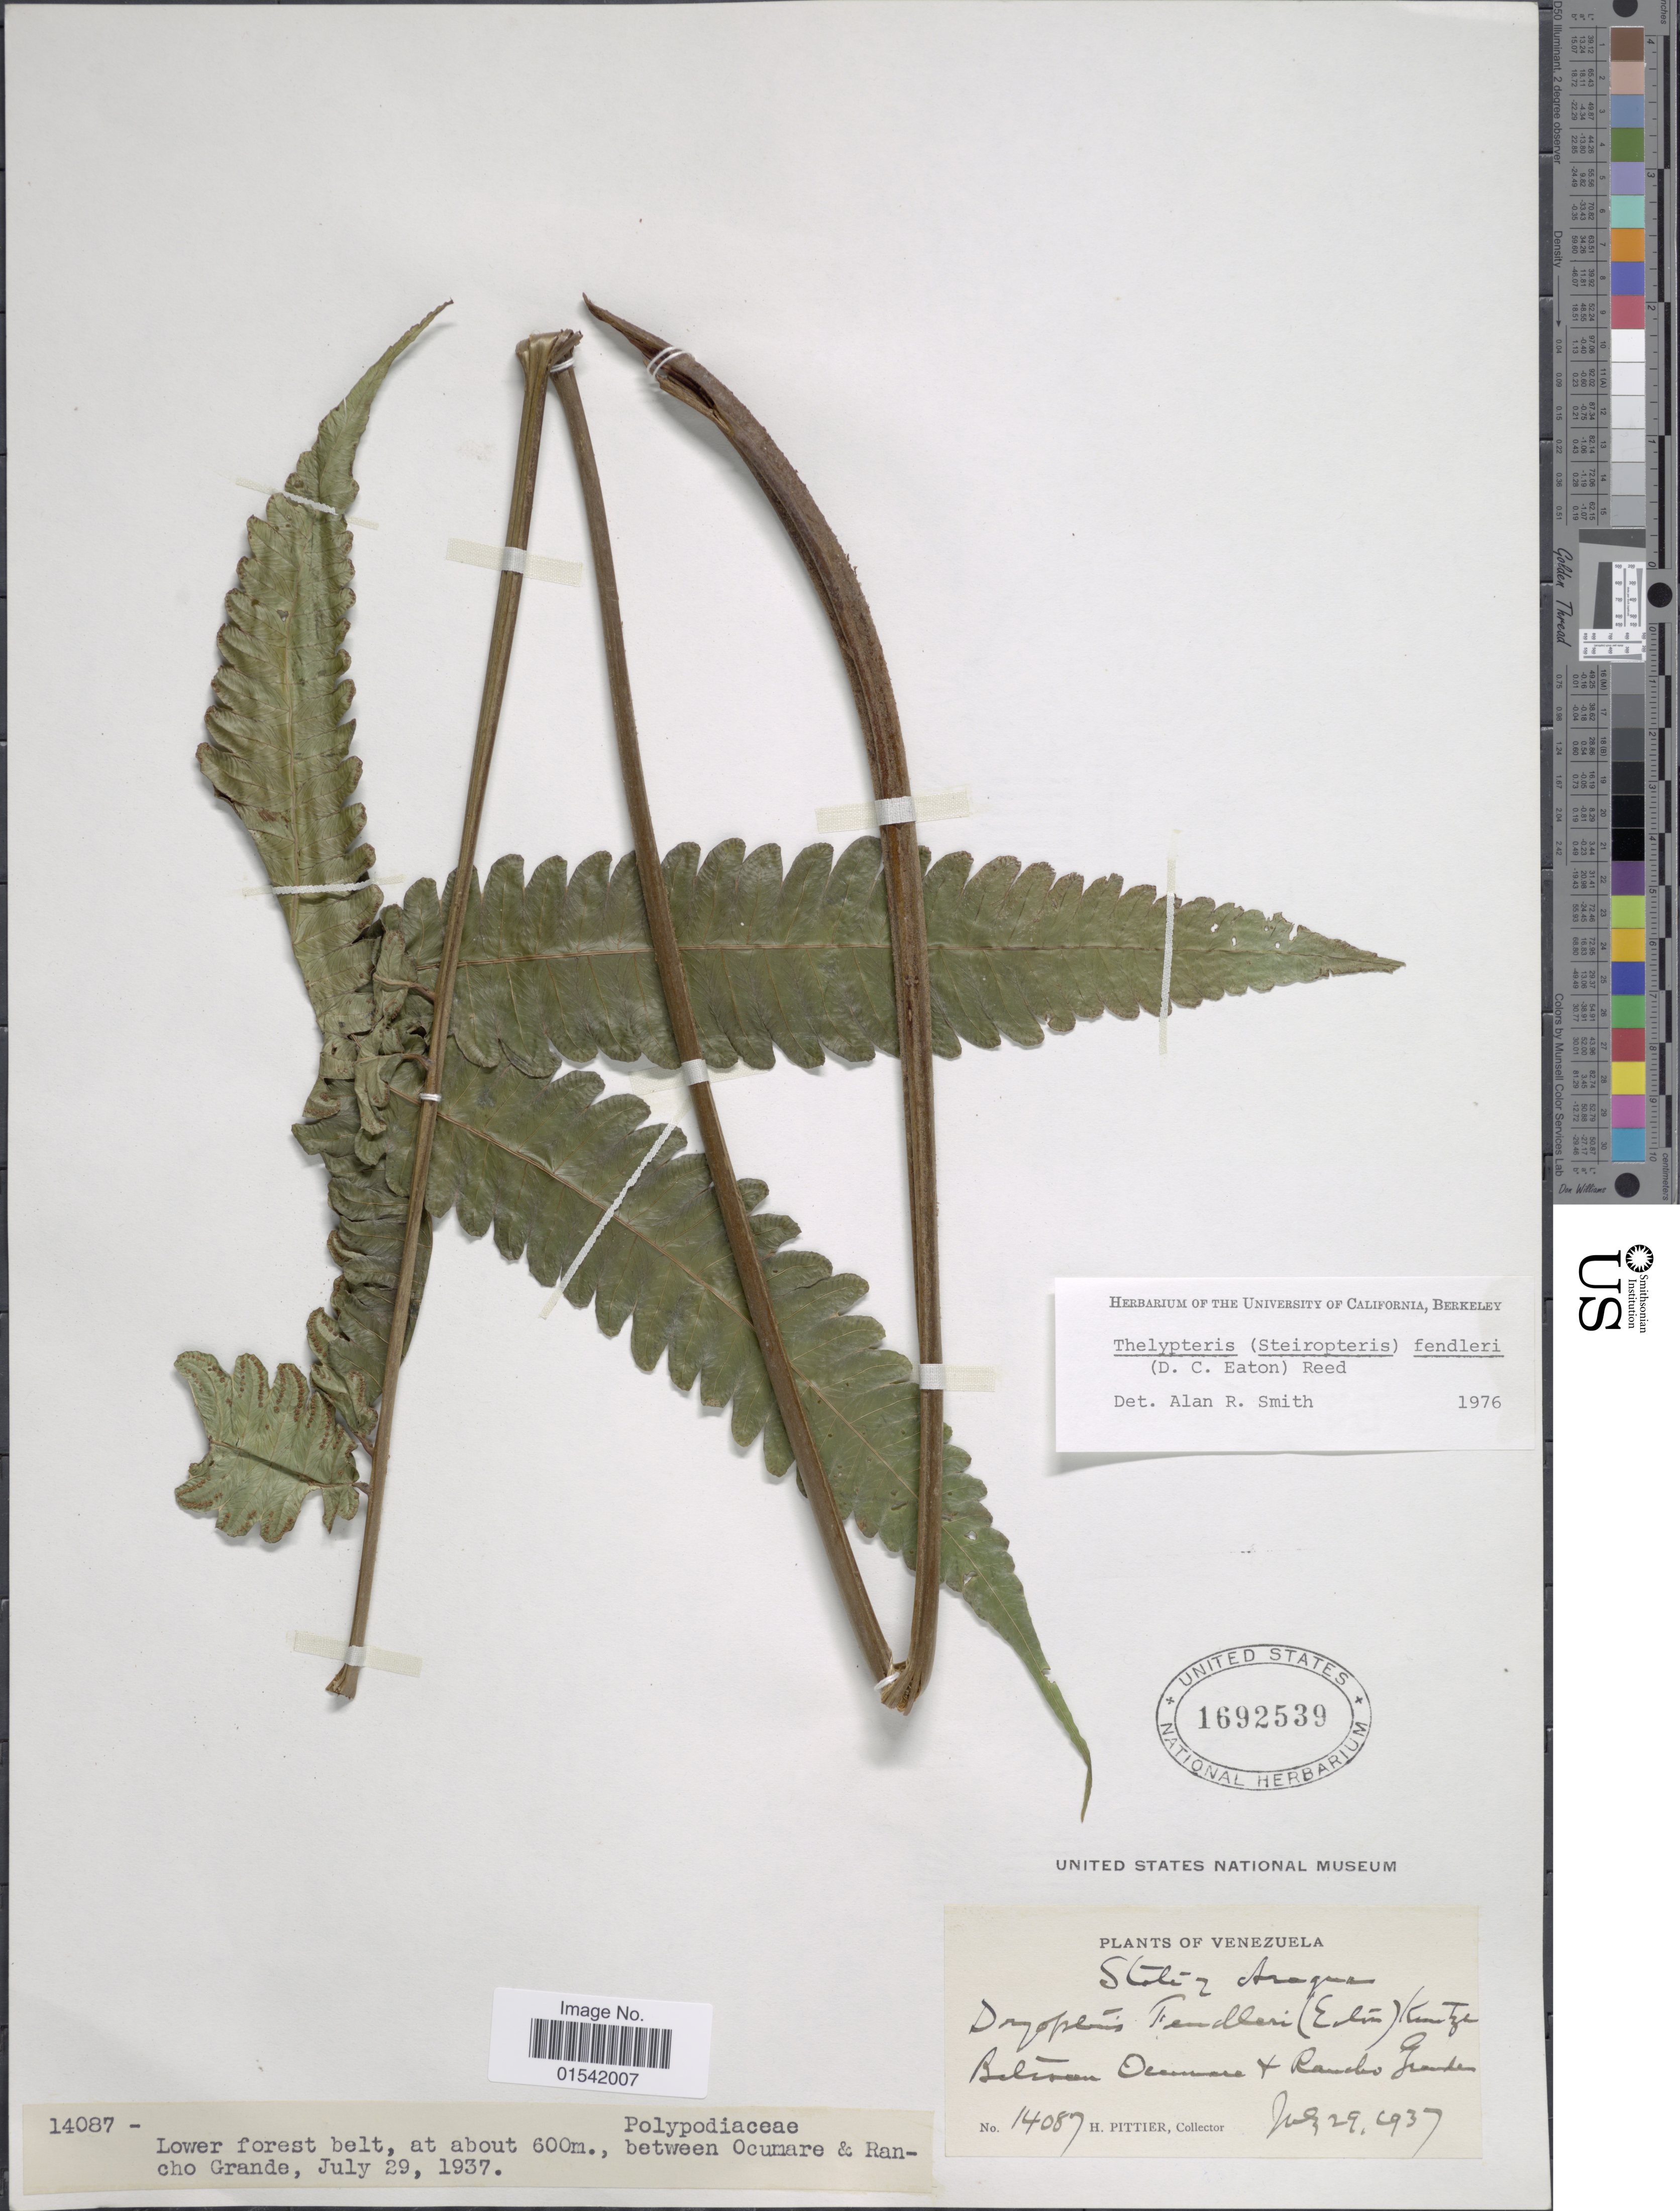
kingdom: Plantae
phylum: Tracheophyta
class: Polypodiopsida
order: Polypodiales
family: Thelypteridaceae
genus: Steiropteris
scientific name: Steiropteris fendleri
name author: (D.C. Eaton) Pic. Serm.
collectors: H. F. Pittier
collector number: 14087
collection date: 1937-07-29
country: Venezuela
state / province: Aragua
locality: Between Ocumare & Rancho Grande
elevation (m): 600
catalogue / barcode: US 1692539